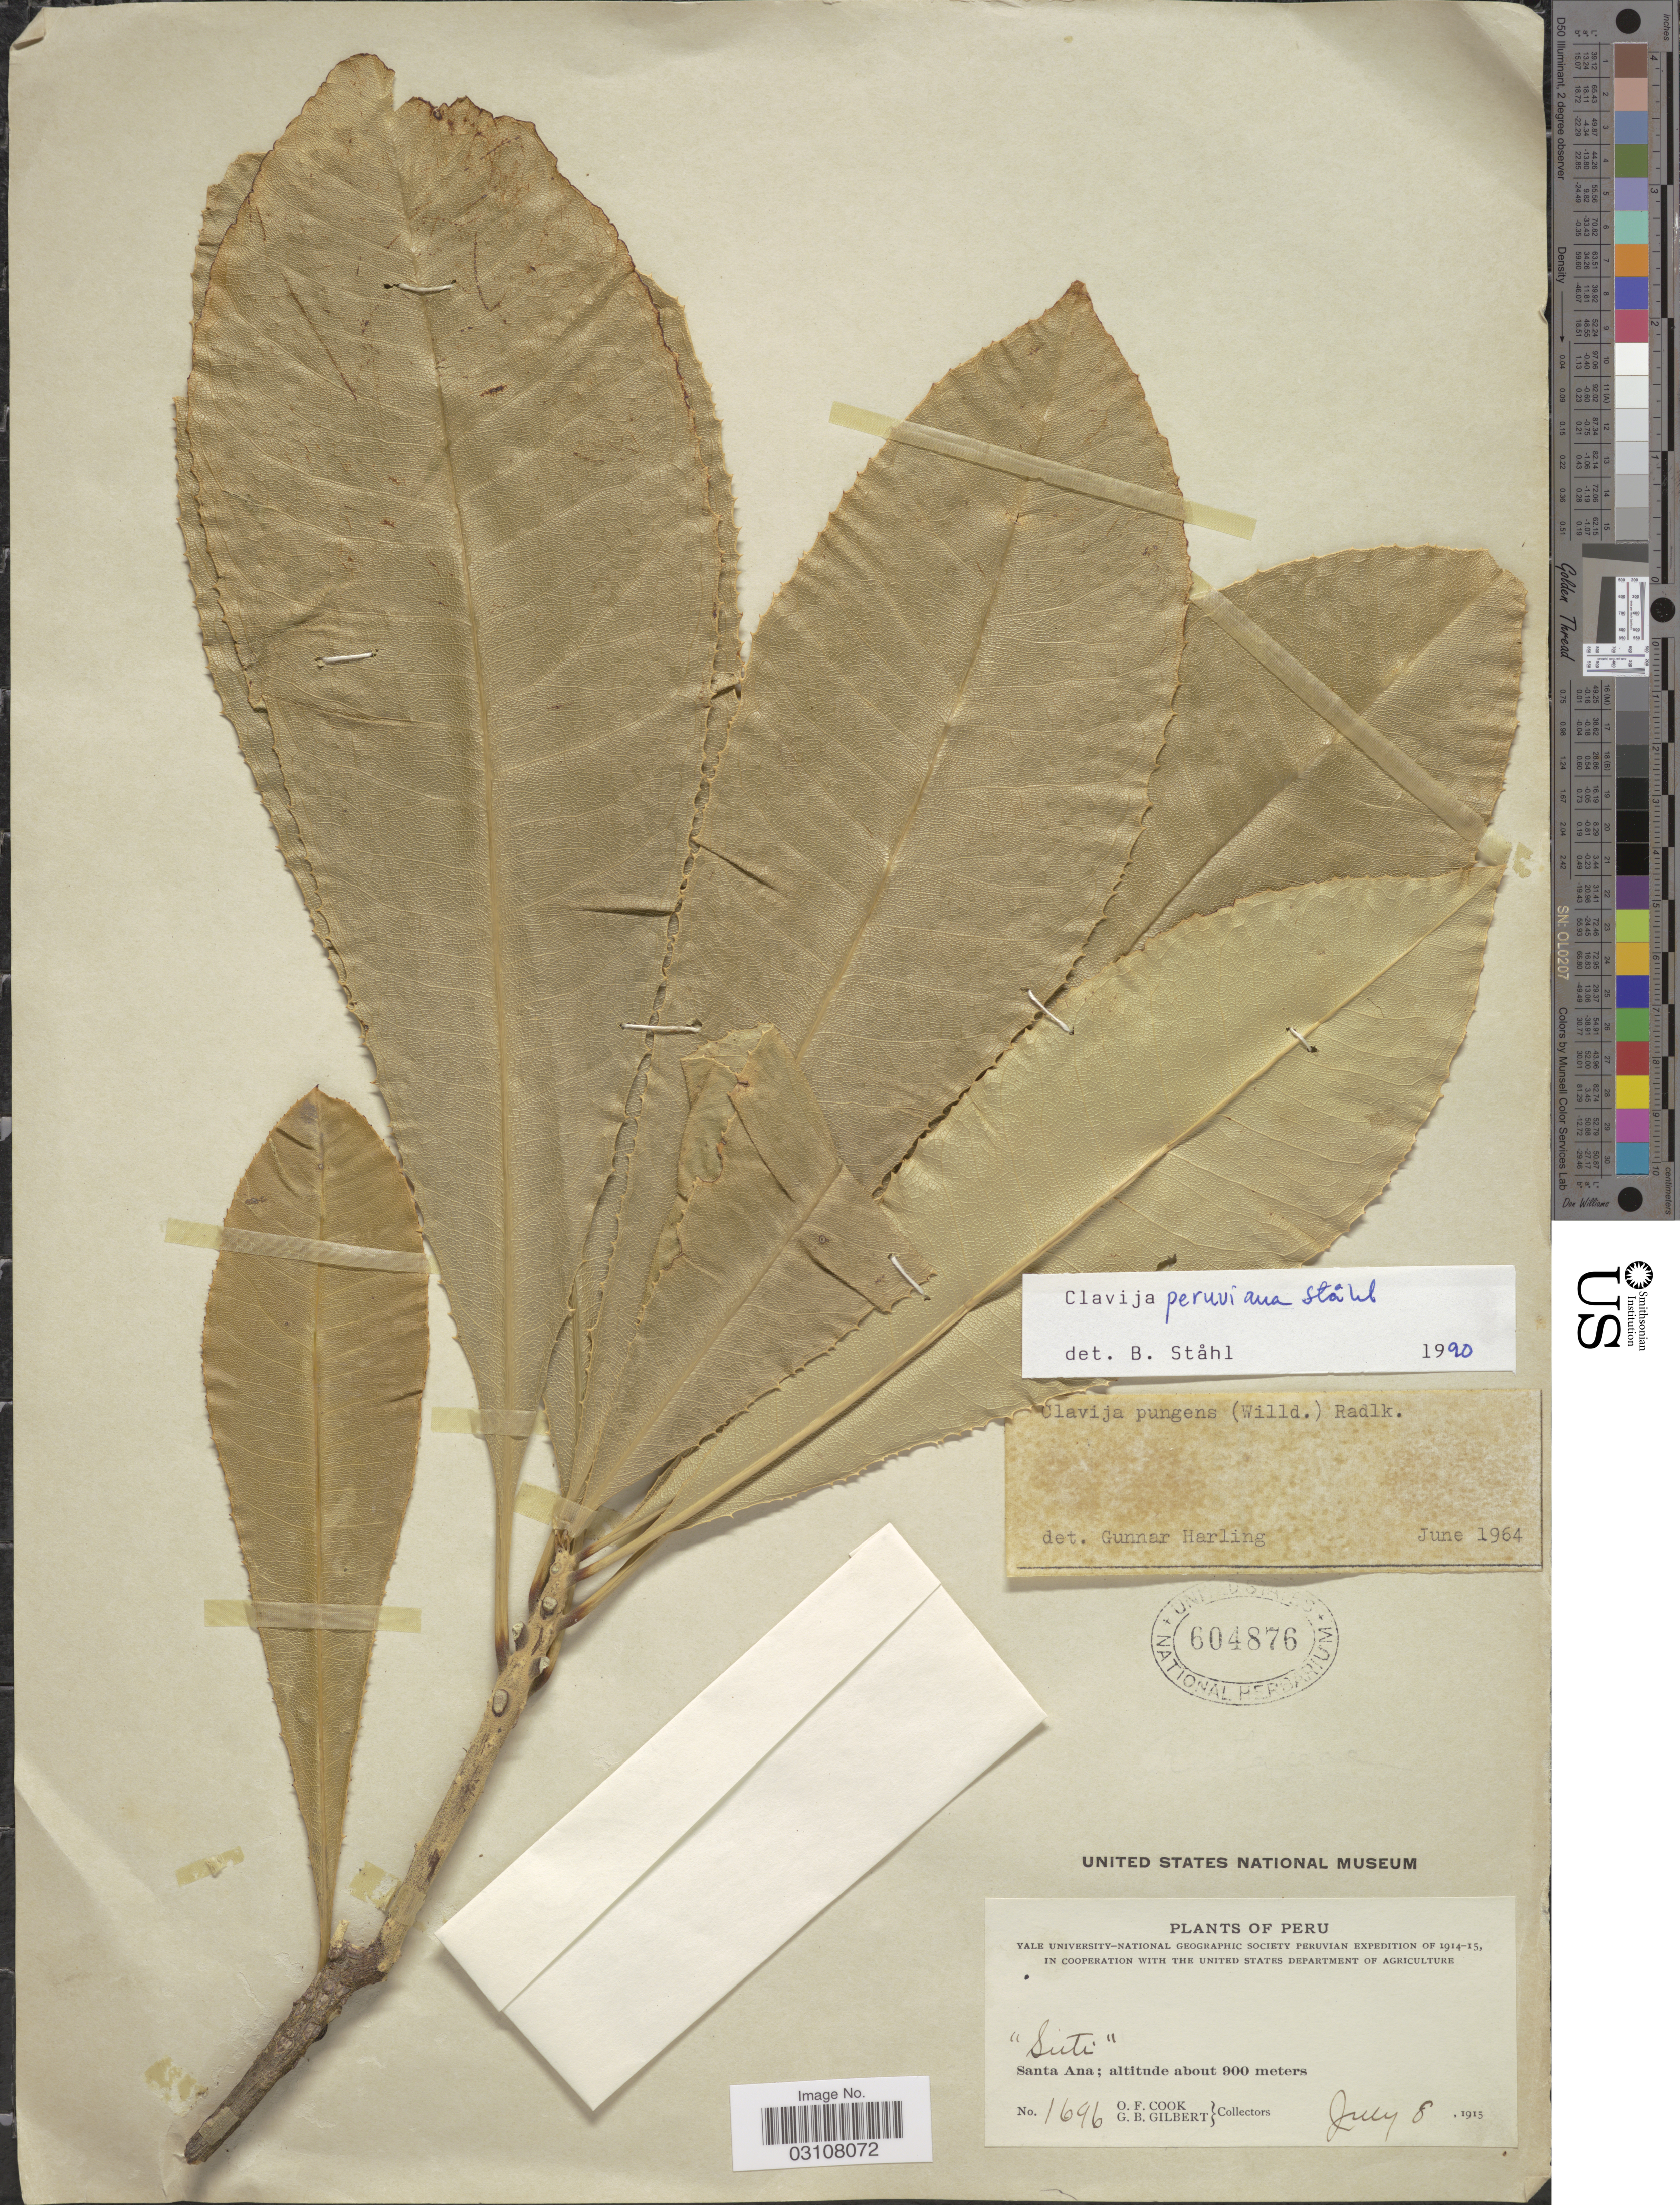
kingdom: Plantae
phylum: Tracheophyta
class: Magnoliopsida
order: Ericales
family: Primulaceae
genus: Clavija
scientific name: Clavija peruviana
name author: B. Ståhl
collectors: O. F. Cook & G. B. Gilbert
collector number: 1696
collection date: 1915-07-08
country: Peru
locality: Santa Ana.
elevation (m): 900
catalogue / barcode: US 604876